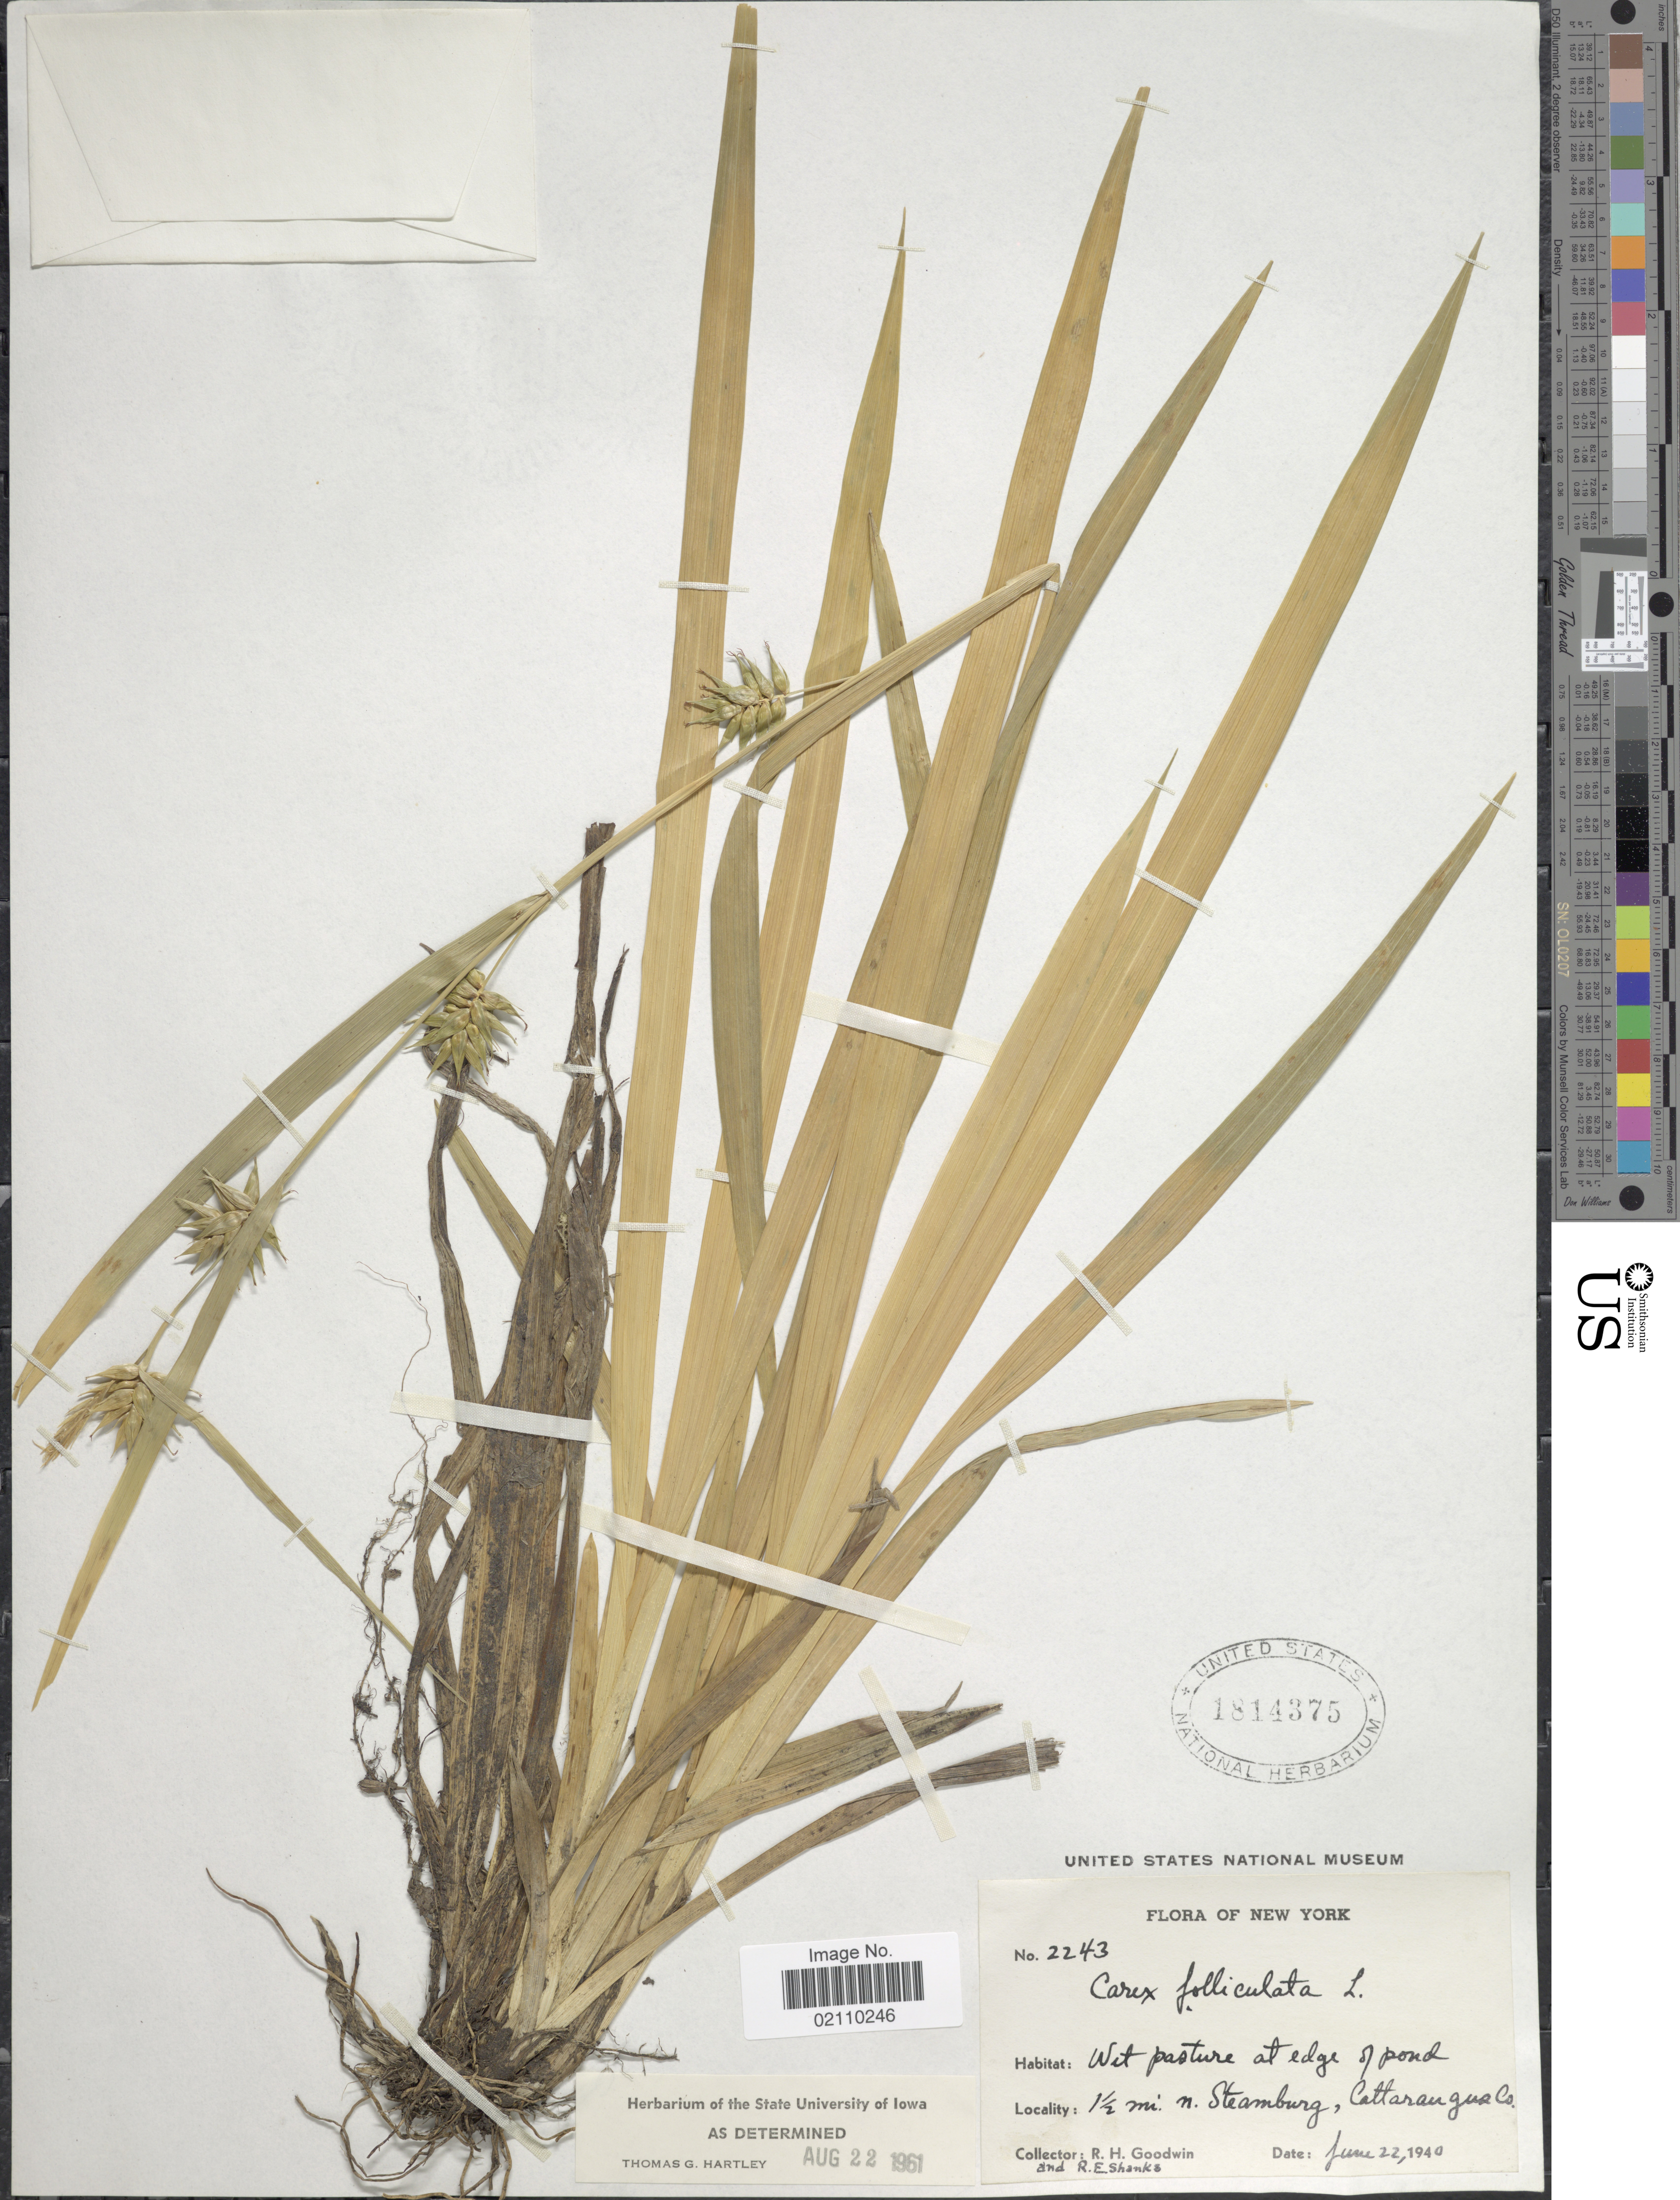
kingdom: Plantae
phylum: Tracheophyta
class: Liliopsida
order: Poales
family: Cyperaceae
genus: Carex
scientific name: Carex folliculata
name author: L.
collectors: R. Goodwin & R. Shanks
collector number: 2243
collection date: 1940-06-22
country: United States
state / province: New York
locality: Wet pasture at edge of pool, 1 1/2 mi. n. Steamburg, Cattarangus Co.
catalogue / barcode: US 1814375